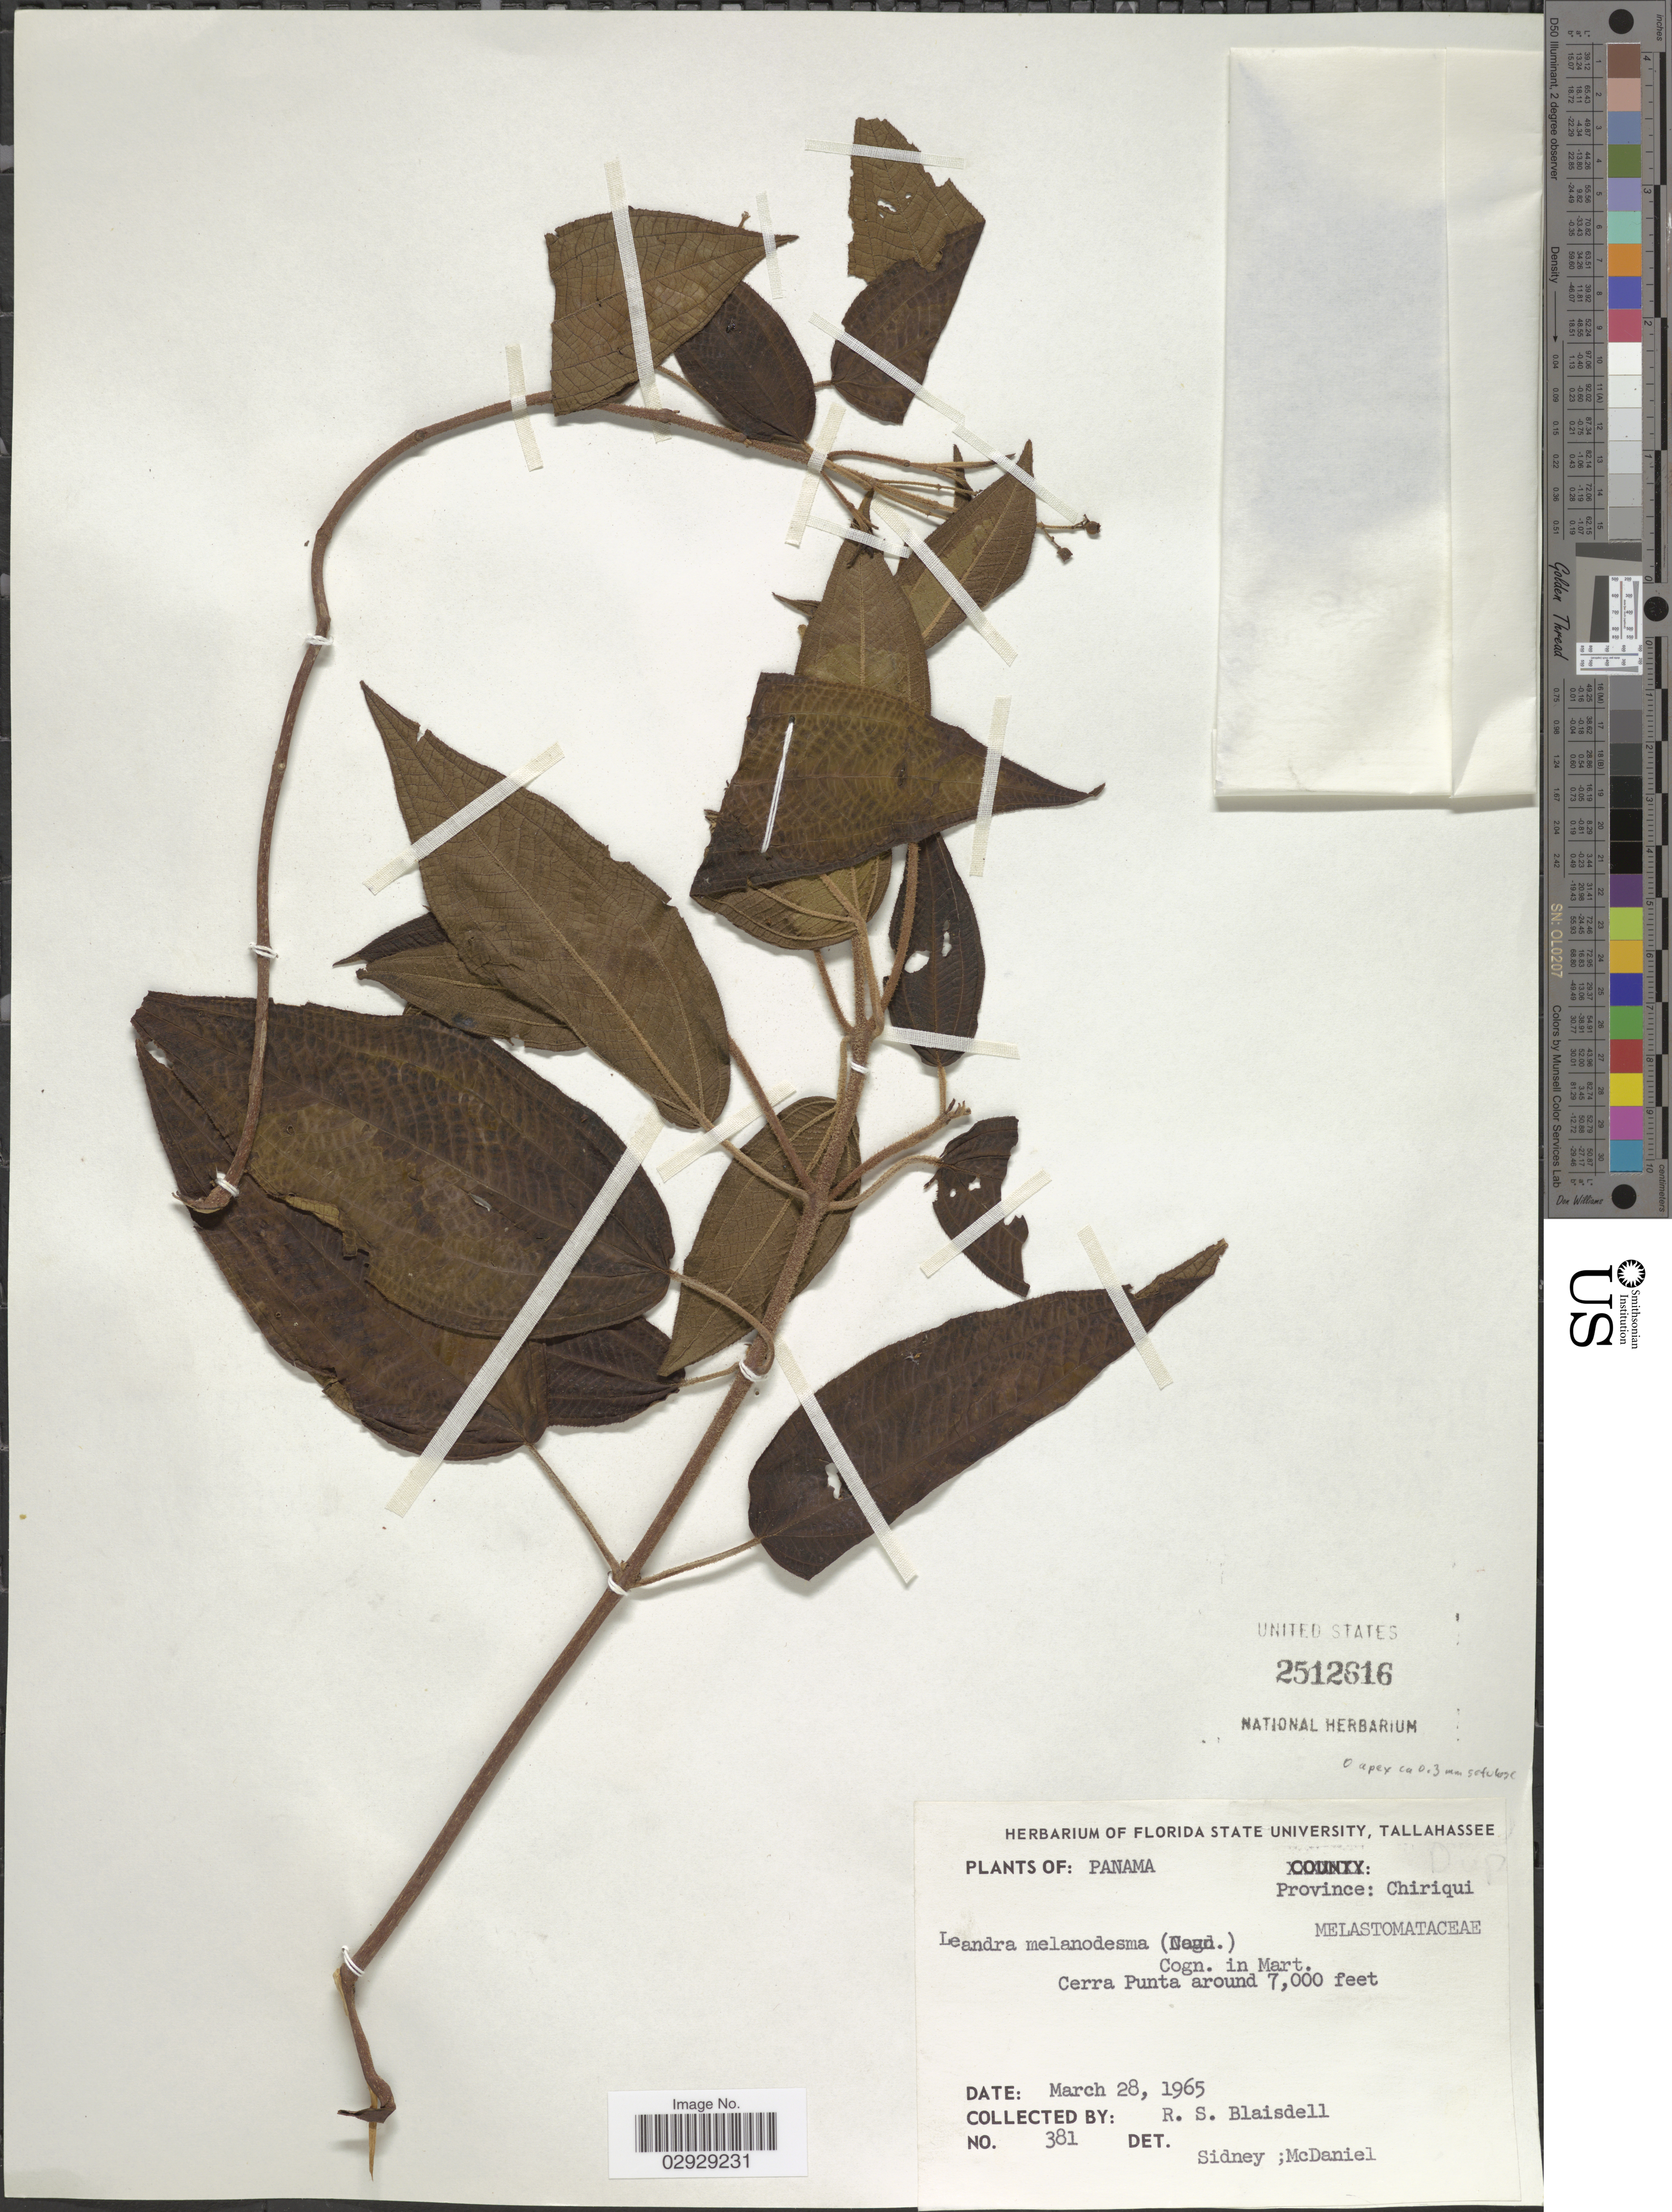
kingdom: Plantae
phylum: Tracheophyta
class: Magnoliopsida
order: Myrtales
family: Melastomataceae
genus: Leandra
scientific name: Leandra melanodesma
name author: (Naudin) Cogn.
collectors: R. S. Blaisdell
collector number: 381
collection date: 1965-03-28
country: Panama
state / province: Chiriqui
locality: Cerra Punta.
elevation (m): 2134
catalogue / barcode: US 2512616